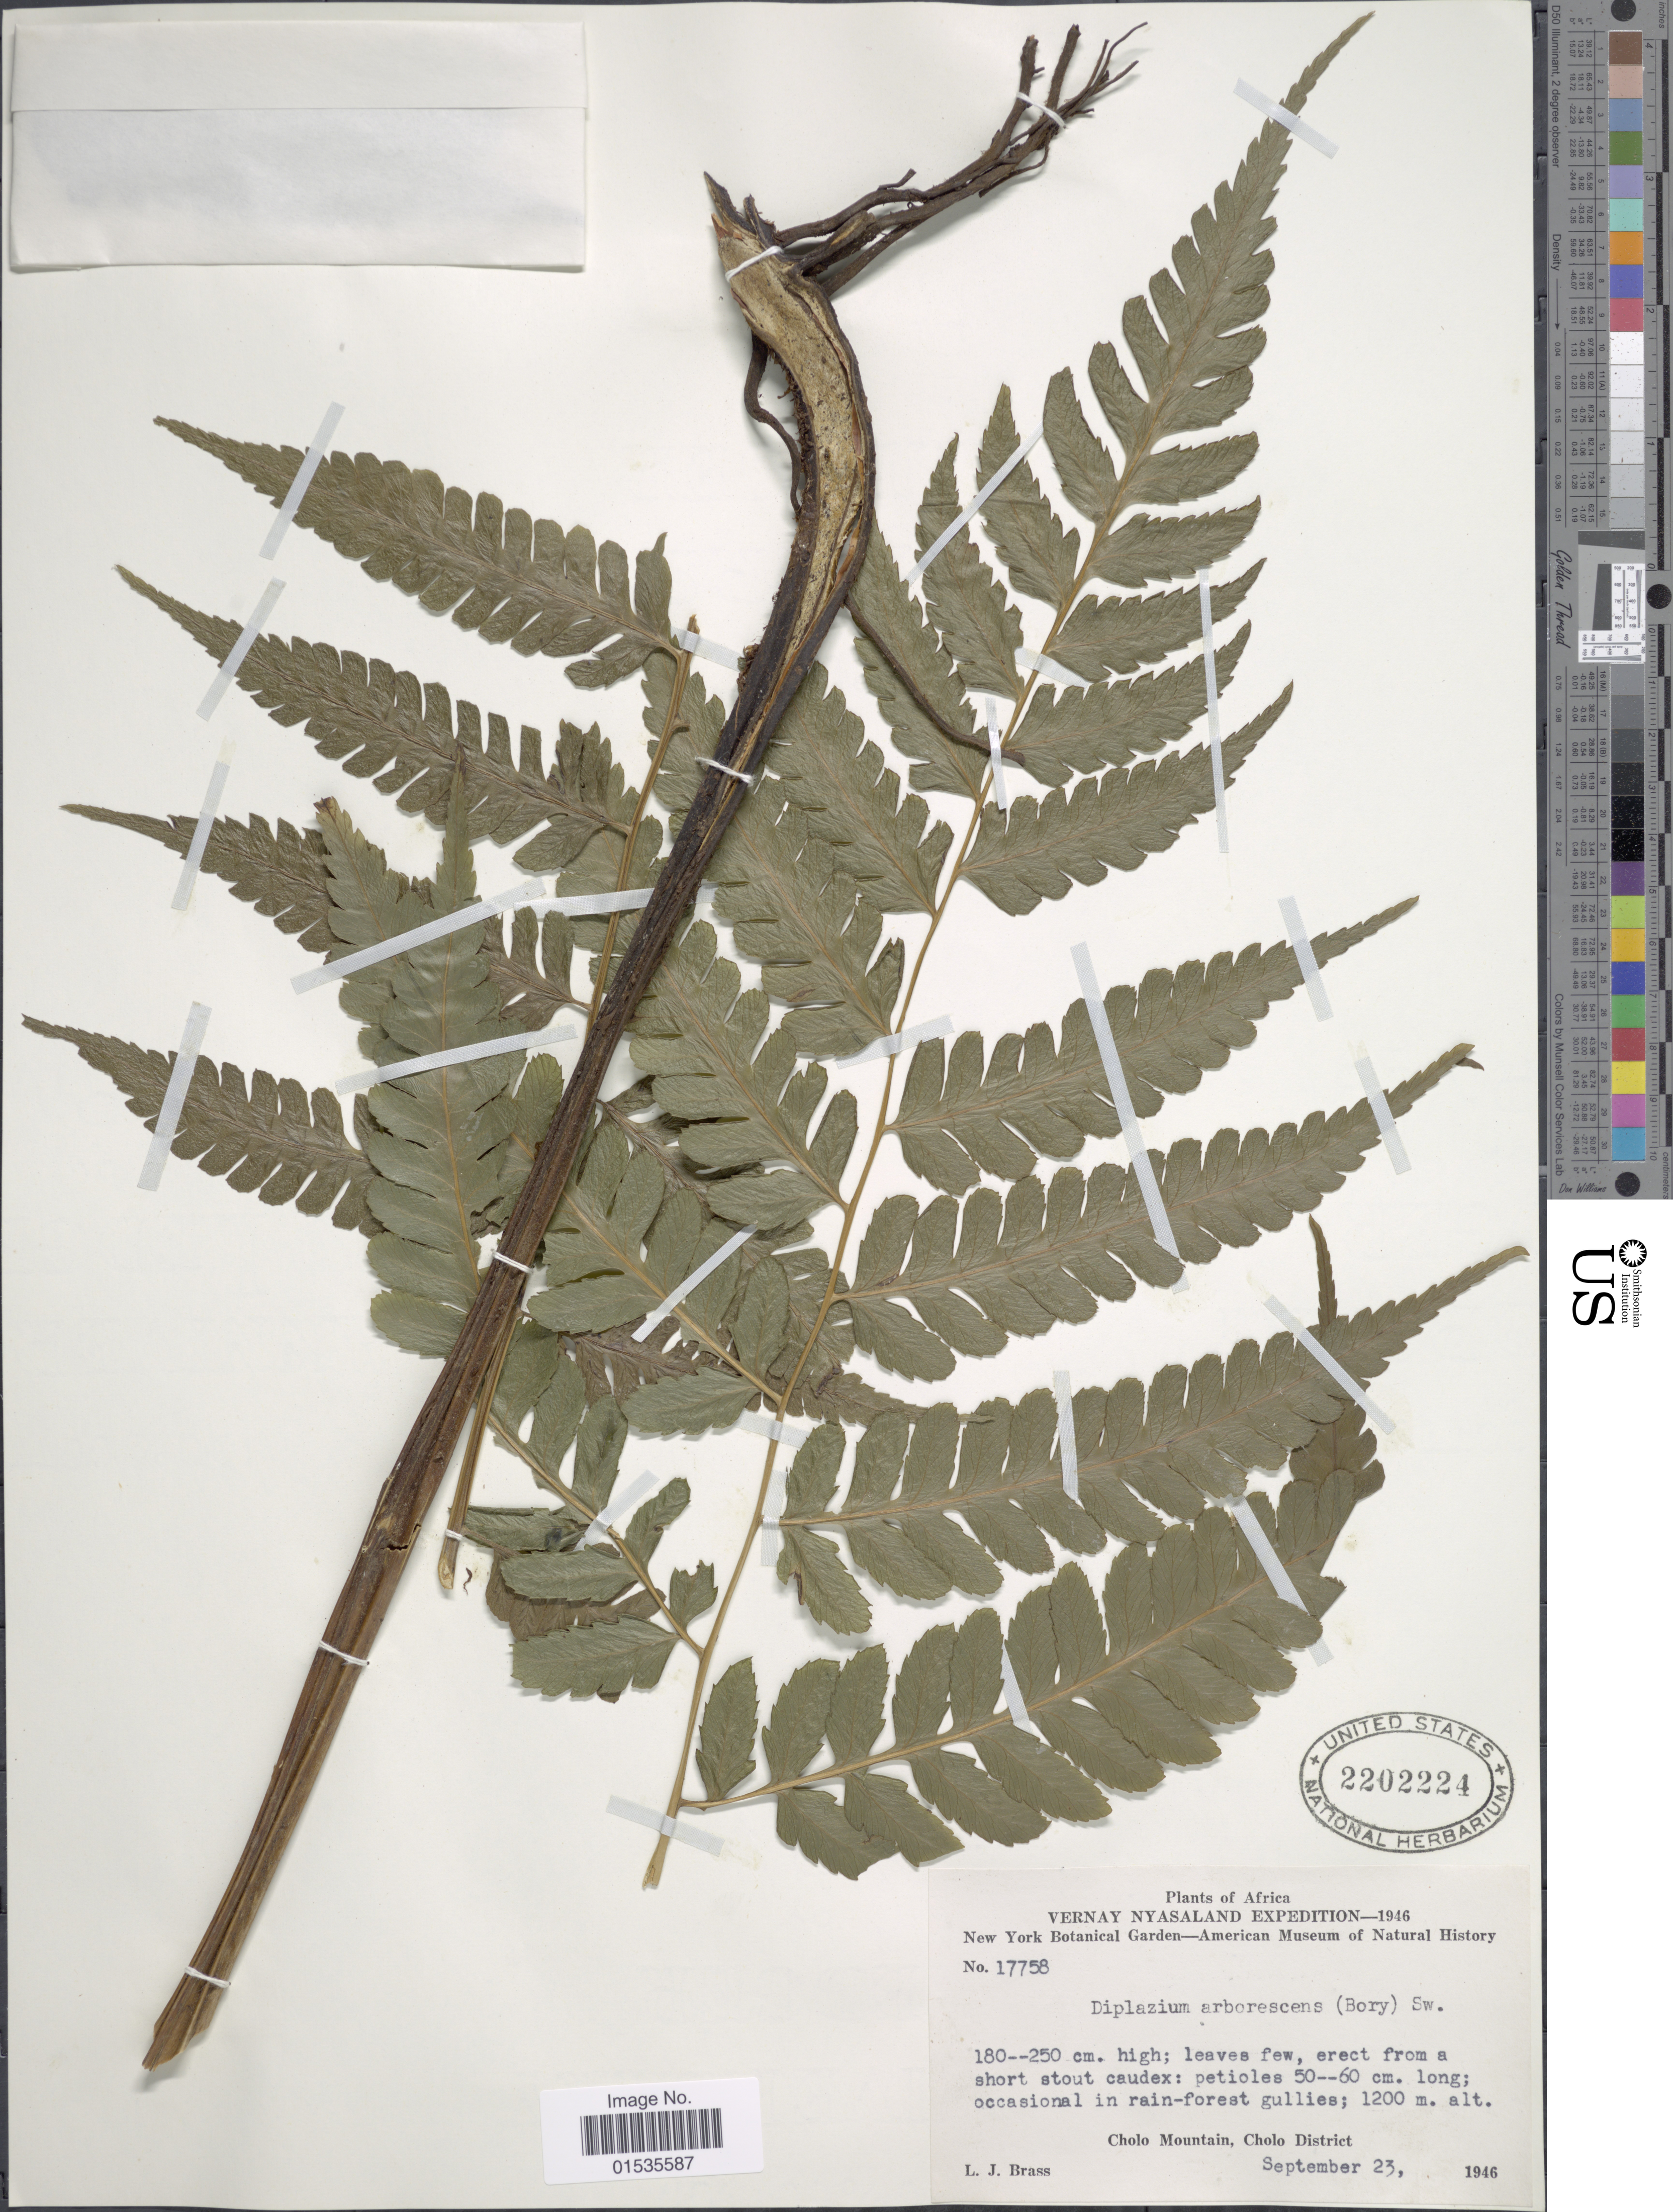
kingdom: Plantae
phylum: Tracheophyta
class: Polypodiopsida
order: Polypodiales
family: Athyriaceae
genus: Diplazium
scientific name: Diplazium arborescens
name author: Sw.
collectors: L. J. Brass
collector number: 177758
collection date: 1946-09-23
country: Malawi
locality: Vernay Nyasaland Expedition, CHolo Mountain, Cholo District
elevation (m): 1200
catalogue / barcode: US 2202224